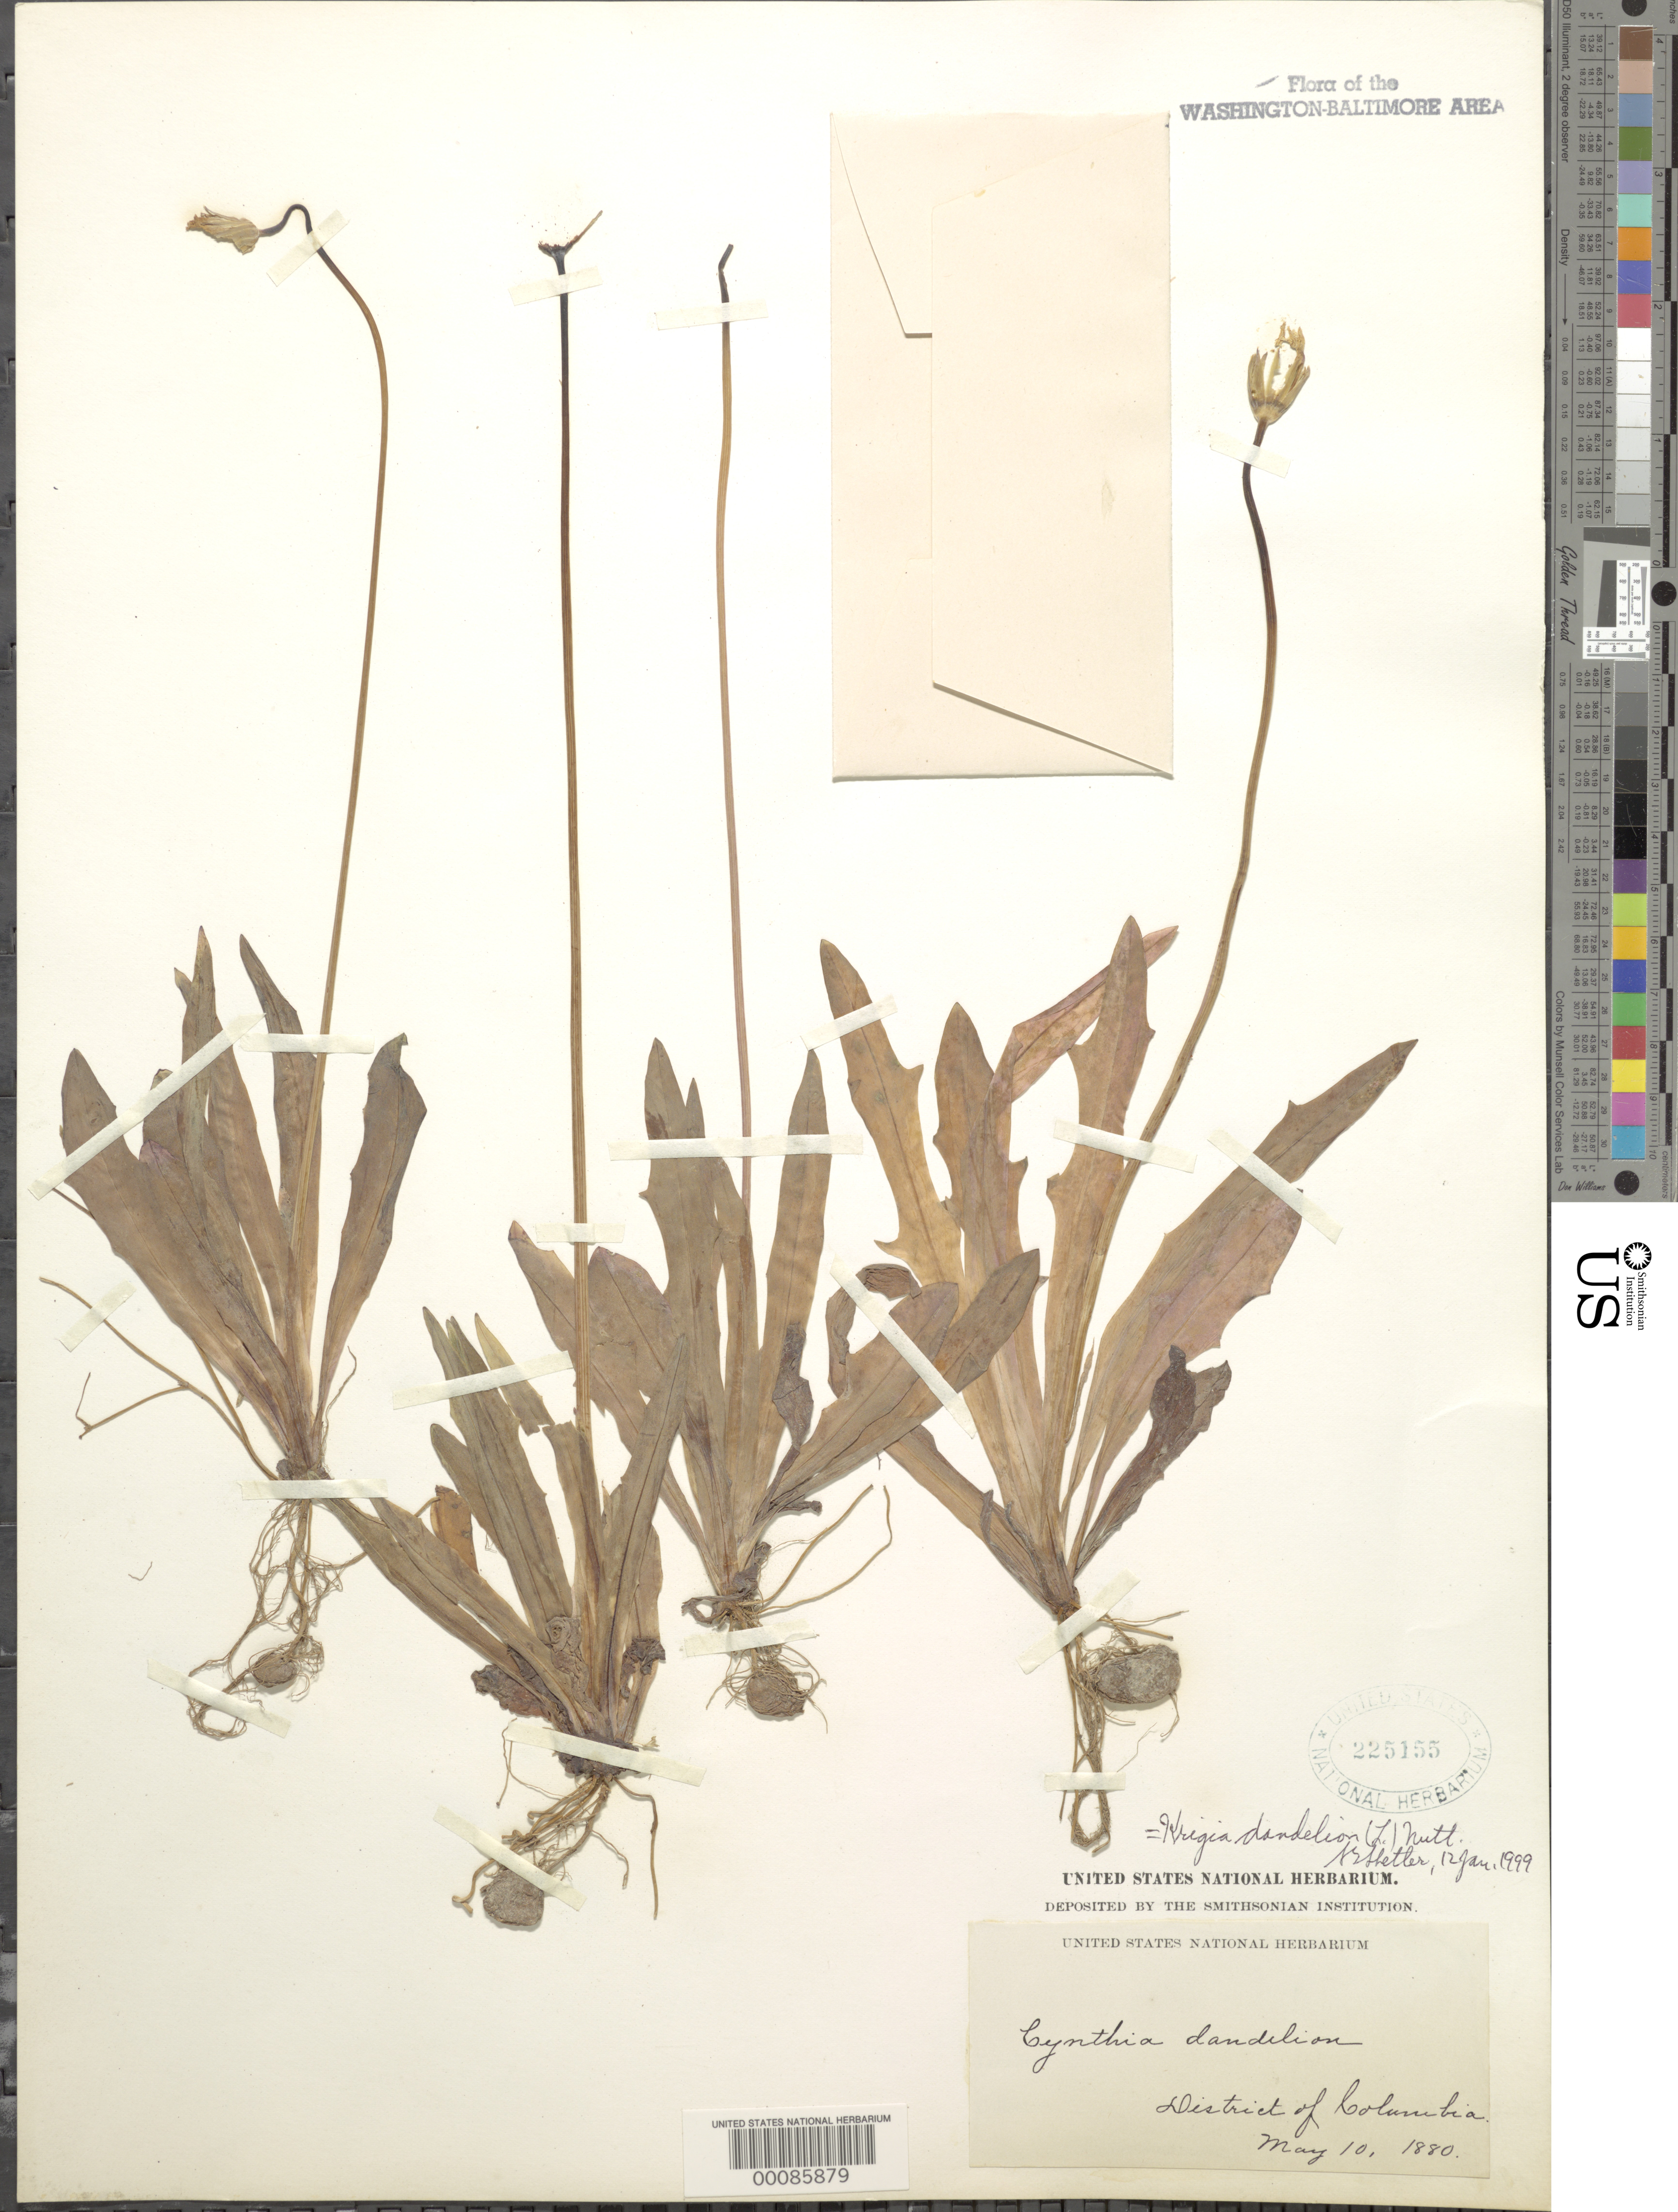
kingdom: Plantae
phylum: Tracheophyta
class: Magnoliopsida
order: Asterales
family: Asteraceae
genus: Krigia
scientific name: Krigia dandelion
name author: (L.) Nutt.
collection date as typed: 10 May 1880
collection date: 1880-05-10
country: United States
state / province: District of Columbia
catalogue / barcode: US 225155